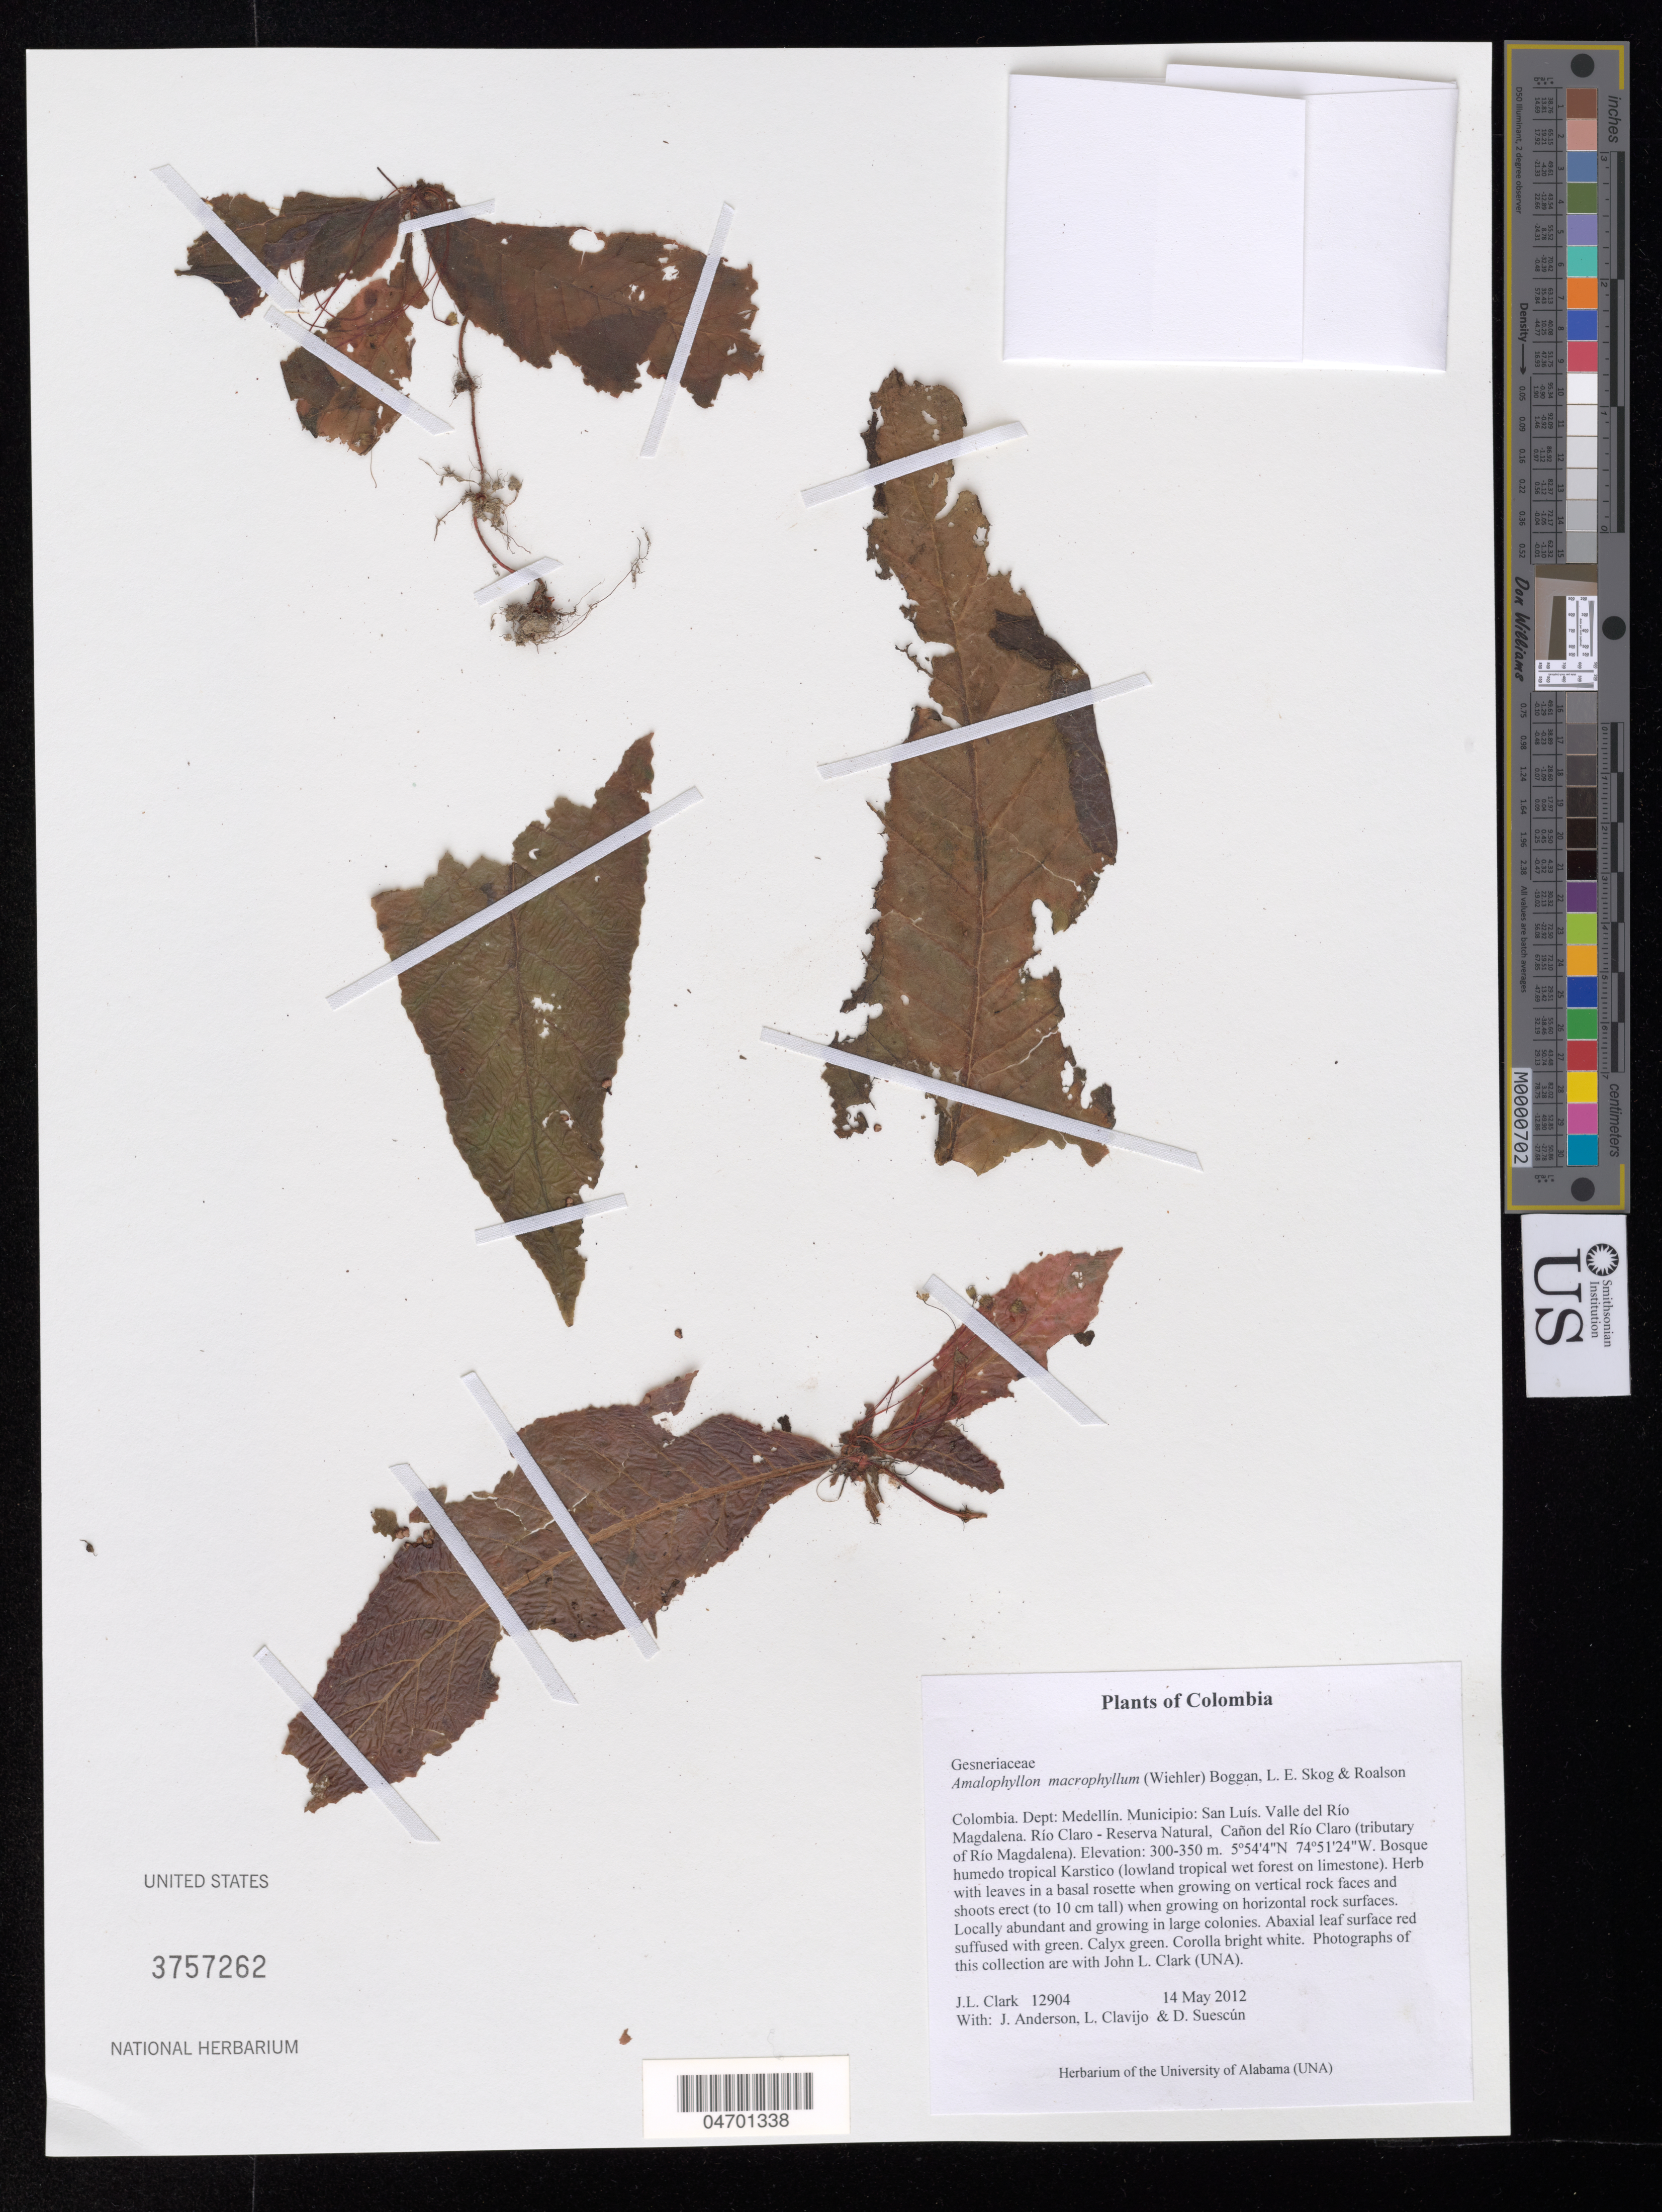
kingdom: Plantae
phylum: Tracheophyta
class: Magnoliopsida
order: Lamiales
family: Gesneriaceae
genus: Amalophyllon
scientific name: Amalophyllon macrophyllum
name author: (Wiehler) Boggan et al.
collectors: J. L. Clark, J. Anderson, L. Clavijo & D. Suescún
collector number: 12904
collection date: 2012-05-14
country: Colombia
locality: Dept: Medellín. Municipio: San Luis. Valle del Río Magdalena. Río Claro - Reserva Natural. Cañon del Río Claro (tributary of Río Magdalena).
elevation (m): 300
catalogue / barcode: US 3757262